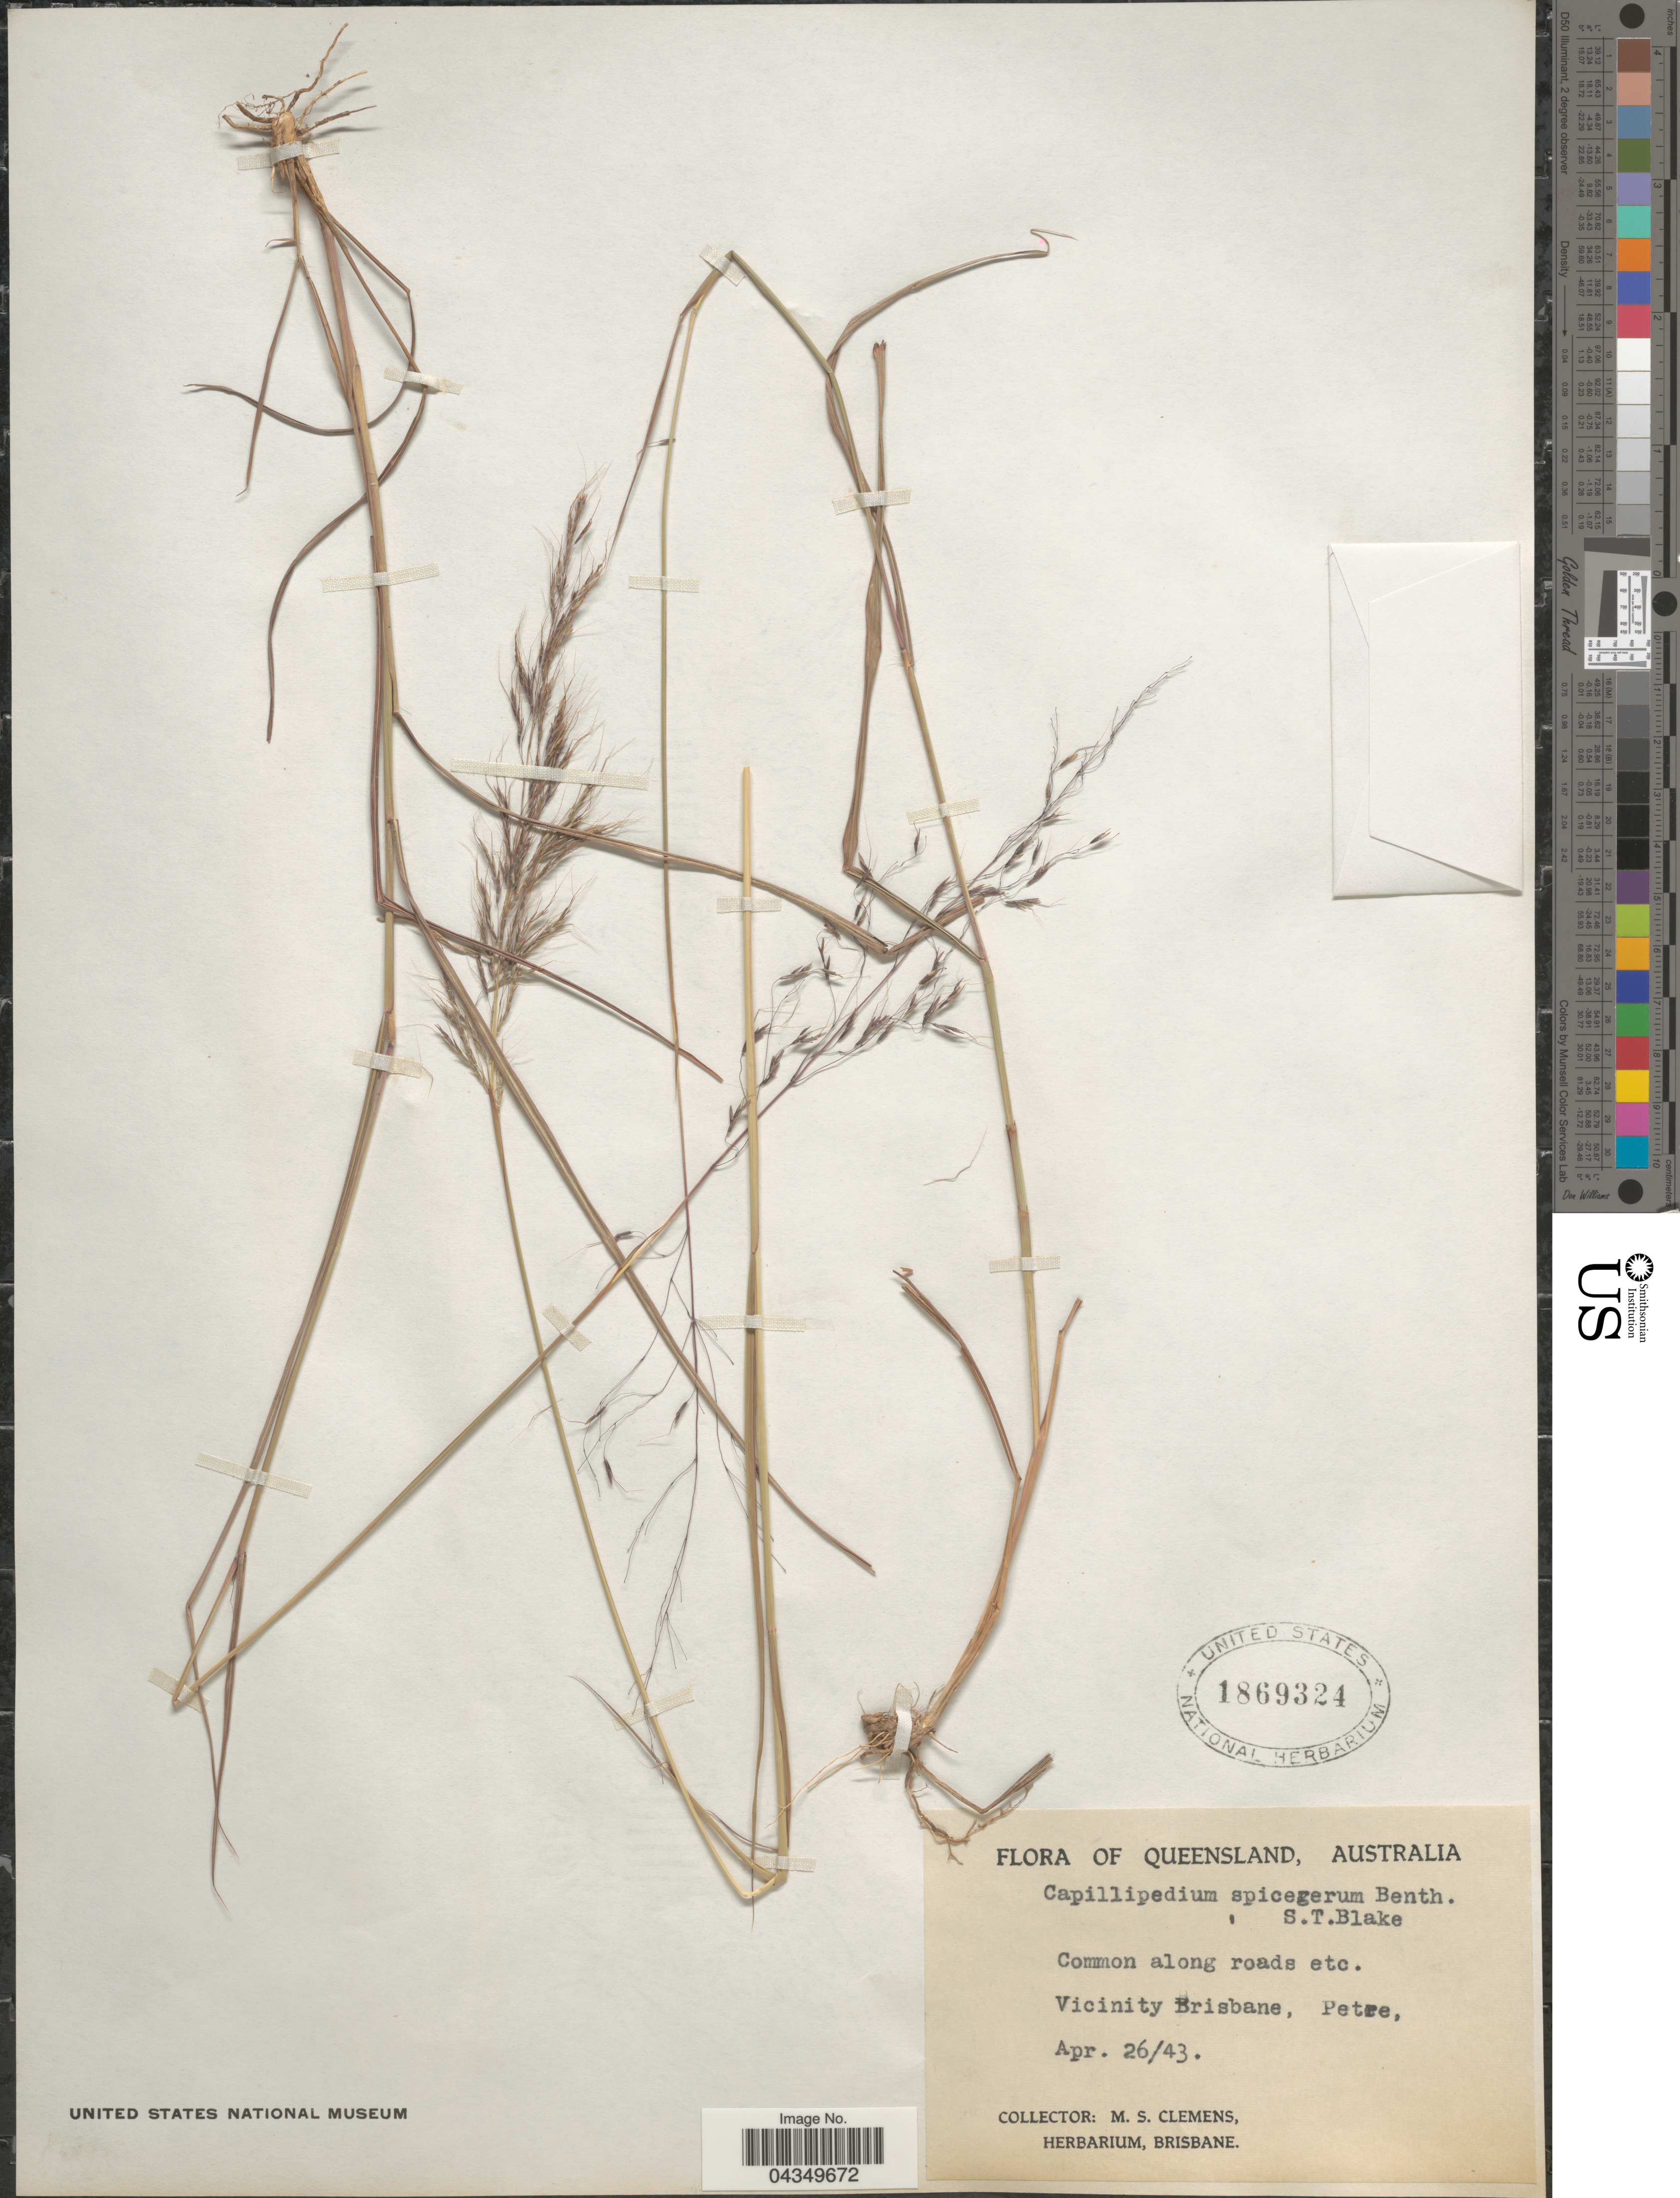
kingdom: Plantae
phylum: Tracheophyta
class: Liliopsida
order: Poales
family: Poaceae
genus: Capillipedium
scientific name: Capillipedium spicigerum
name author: S.T. Blake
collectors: M. S. Clemens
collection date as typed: Transcribed d/m/y: 26/4/43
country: Australia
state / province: Queensland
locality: Vicinity Brisbane, Petre.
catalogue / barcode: US 1869324